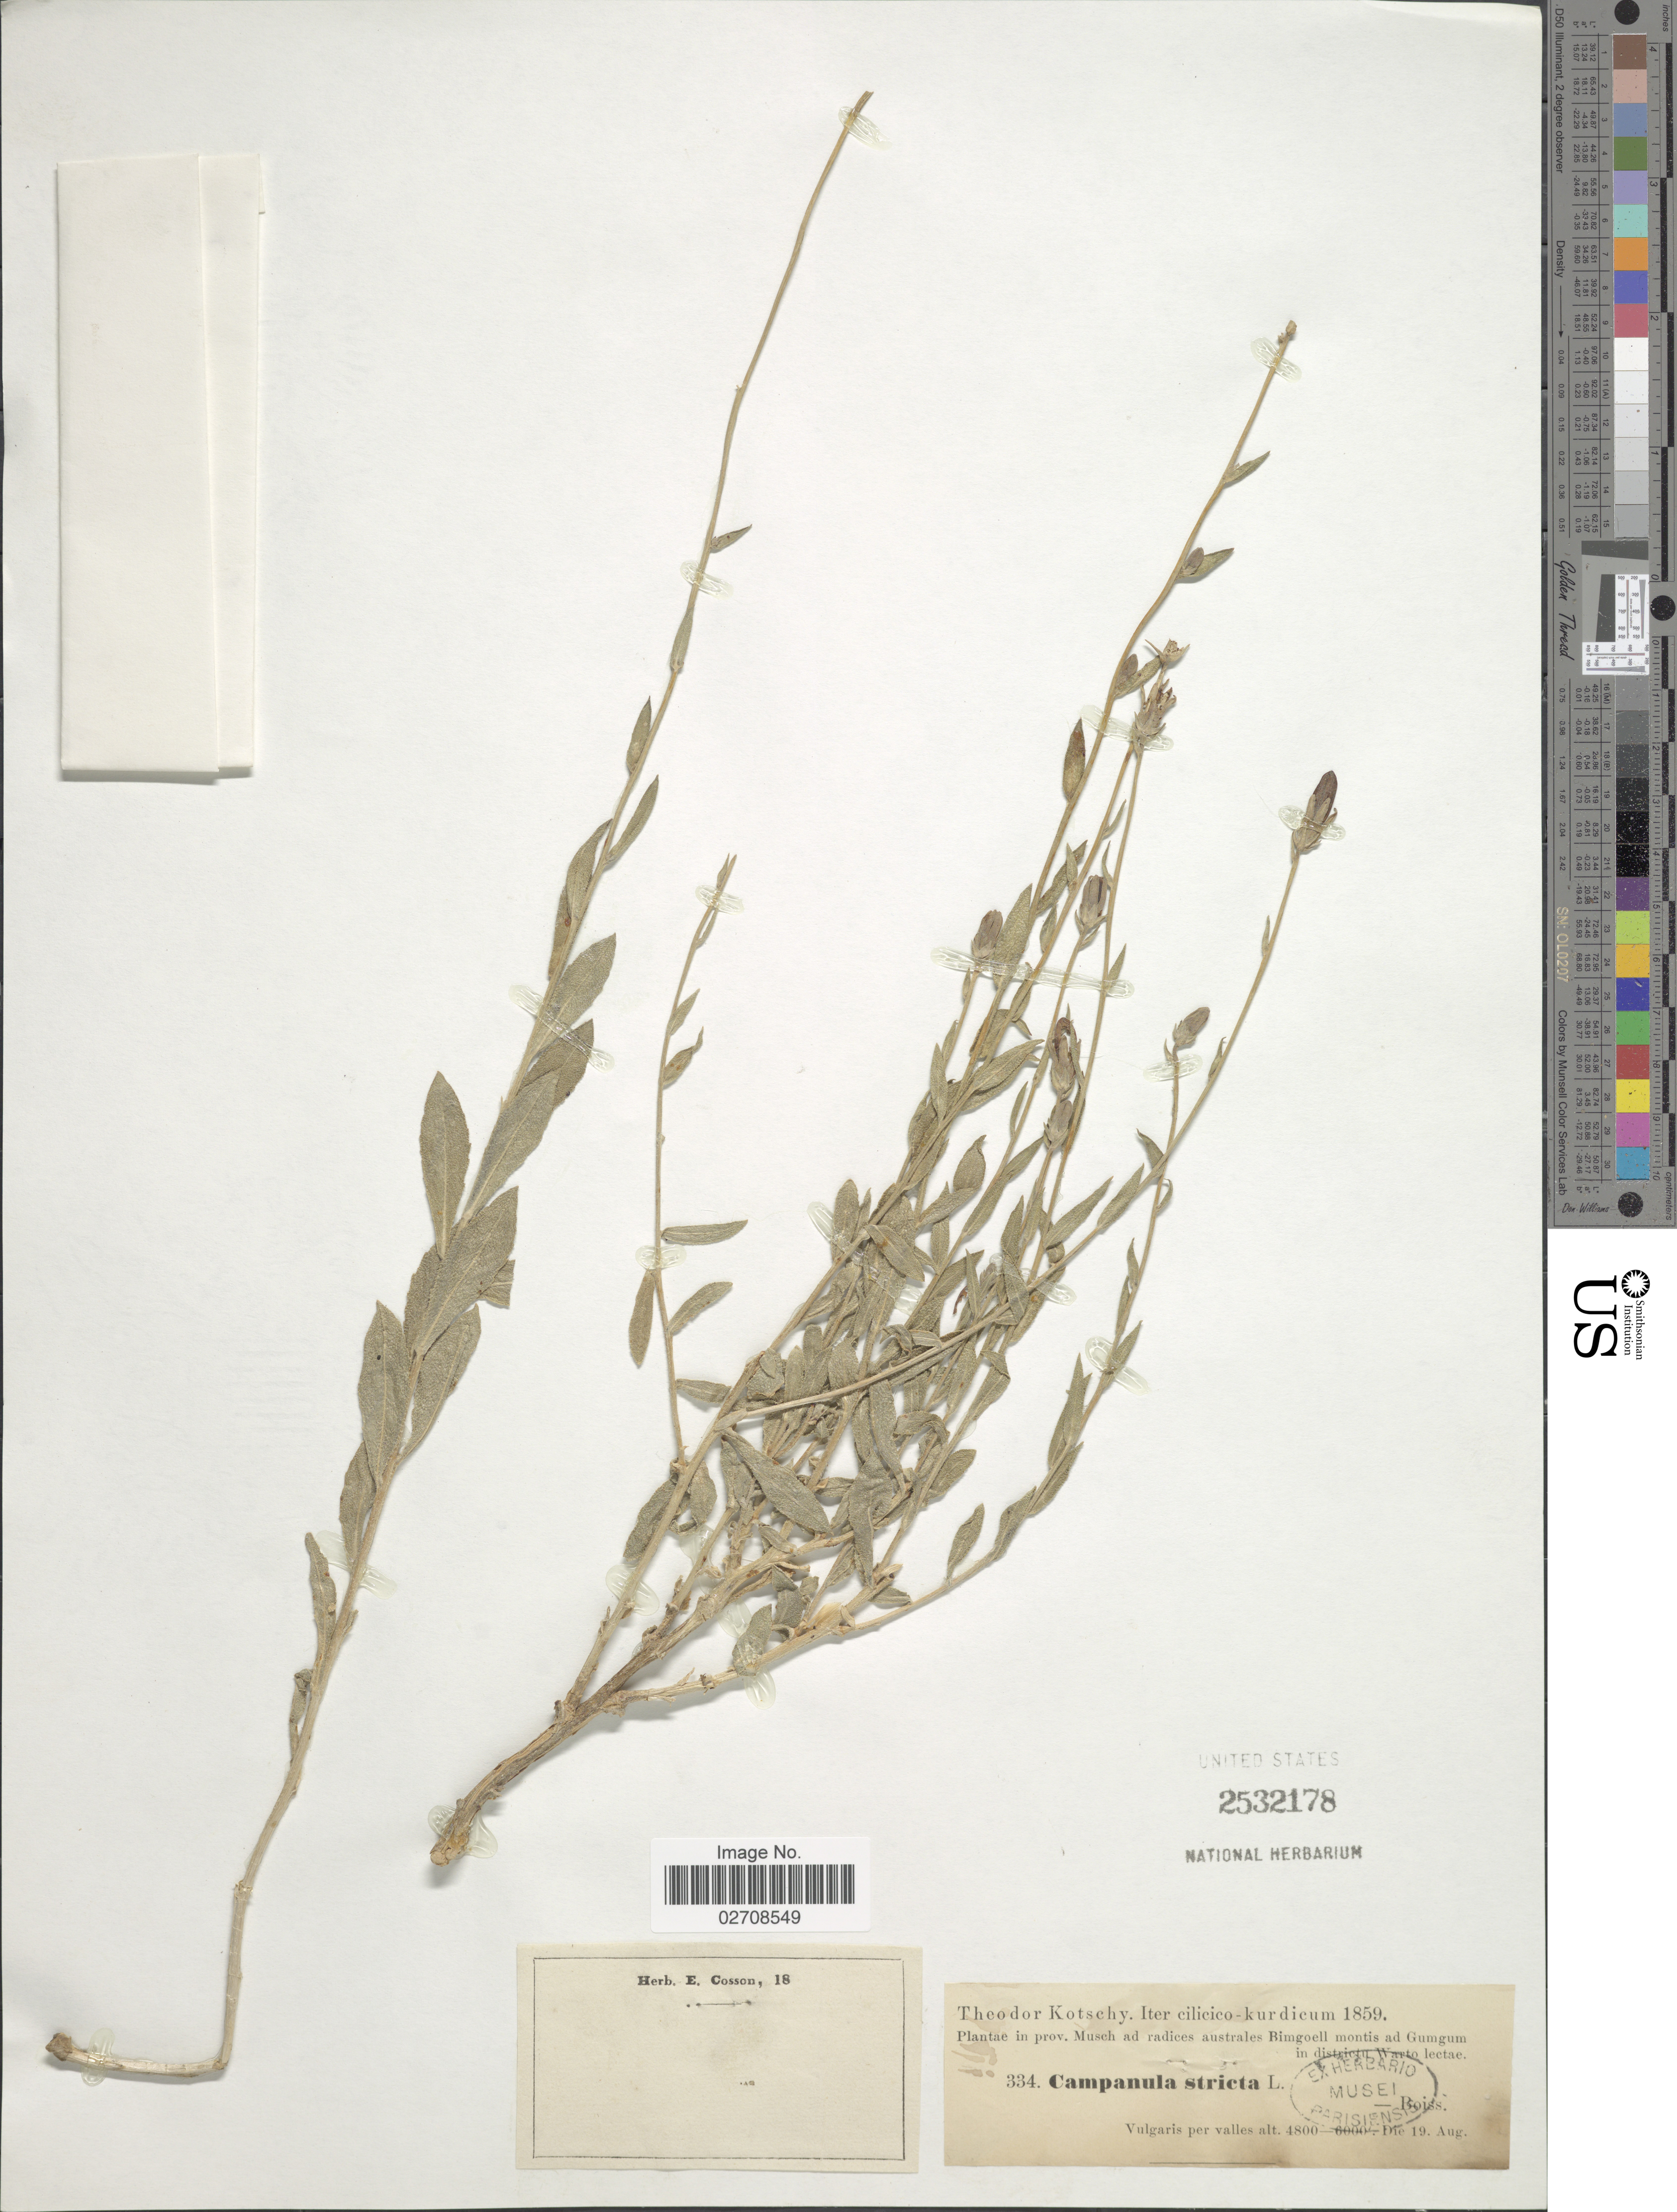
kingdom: Plantae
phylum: Tracheophyta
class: Magnoliopsida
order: Asterales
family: Campanulaceae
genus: Campanula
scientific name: Campanula stricta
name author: L.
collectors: K. G. Kotschy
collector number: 334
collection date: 1859-12-19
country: Turkey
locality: Iter cilicico-kurdicum, in prov. Musch ad radices australes Bimgoell montis ad Gumgum in district Warto lectae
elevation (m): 1463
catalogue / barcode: US 2532178